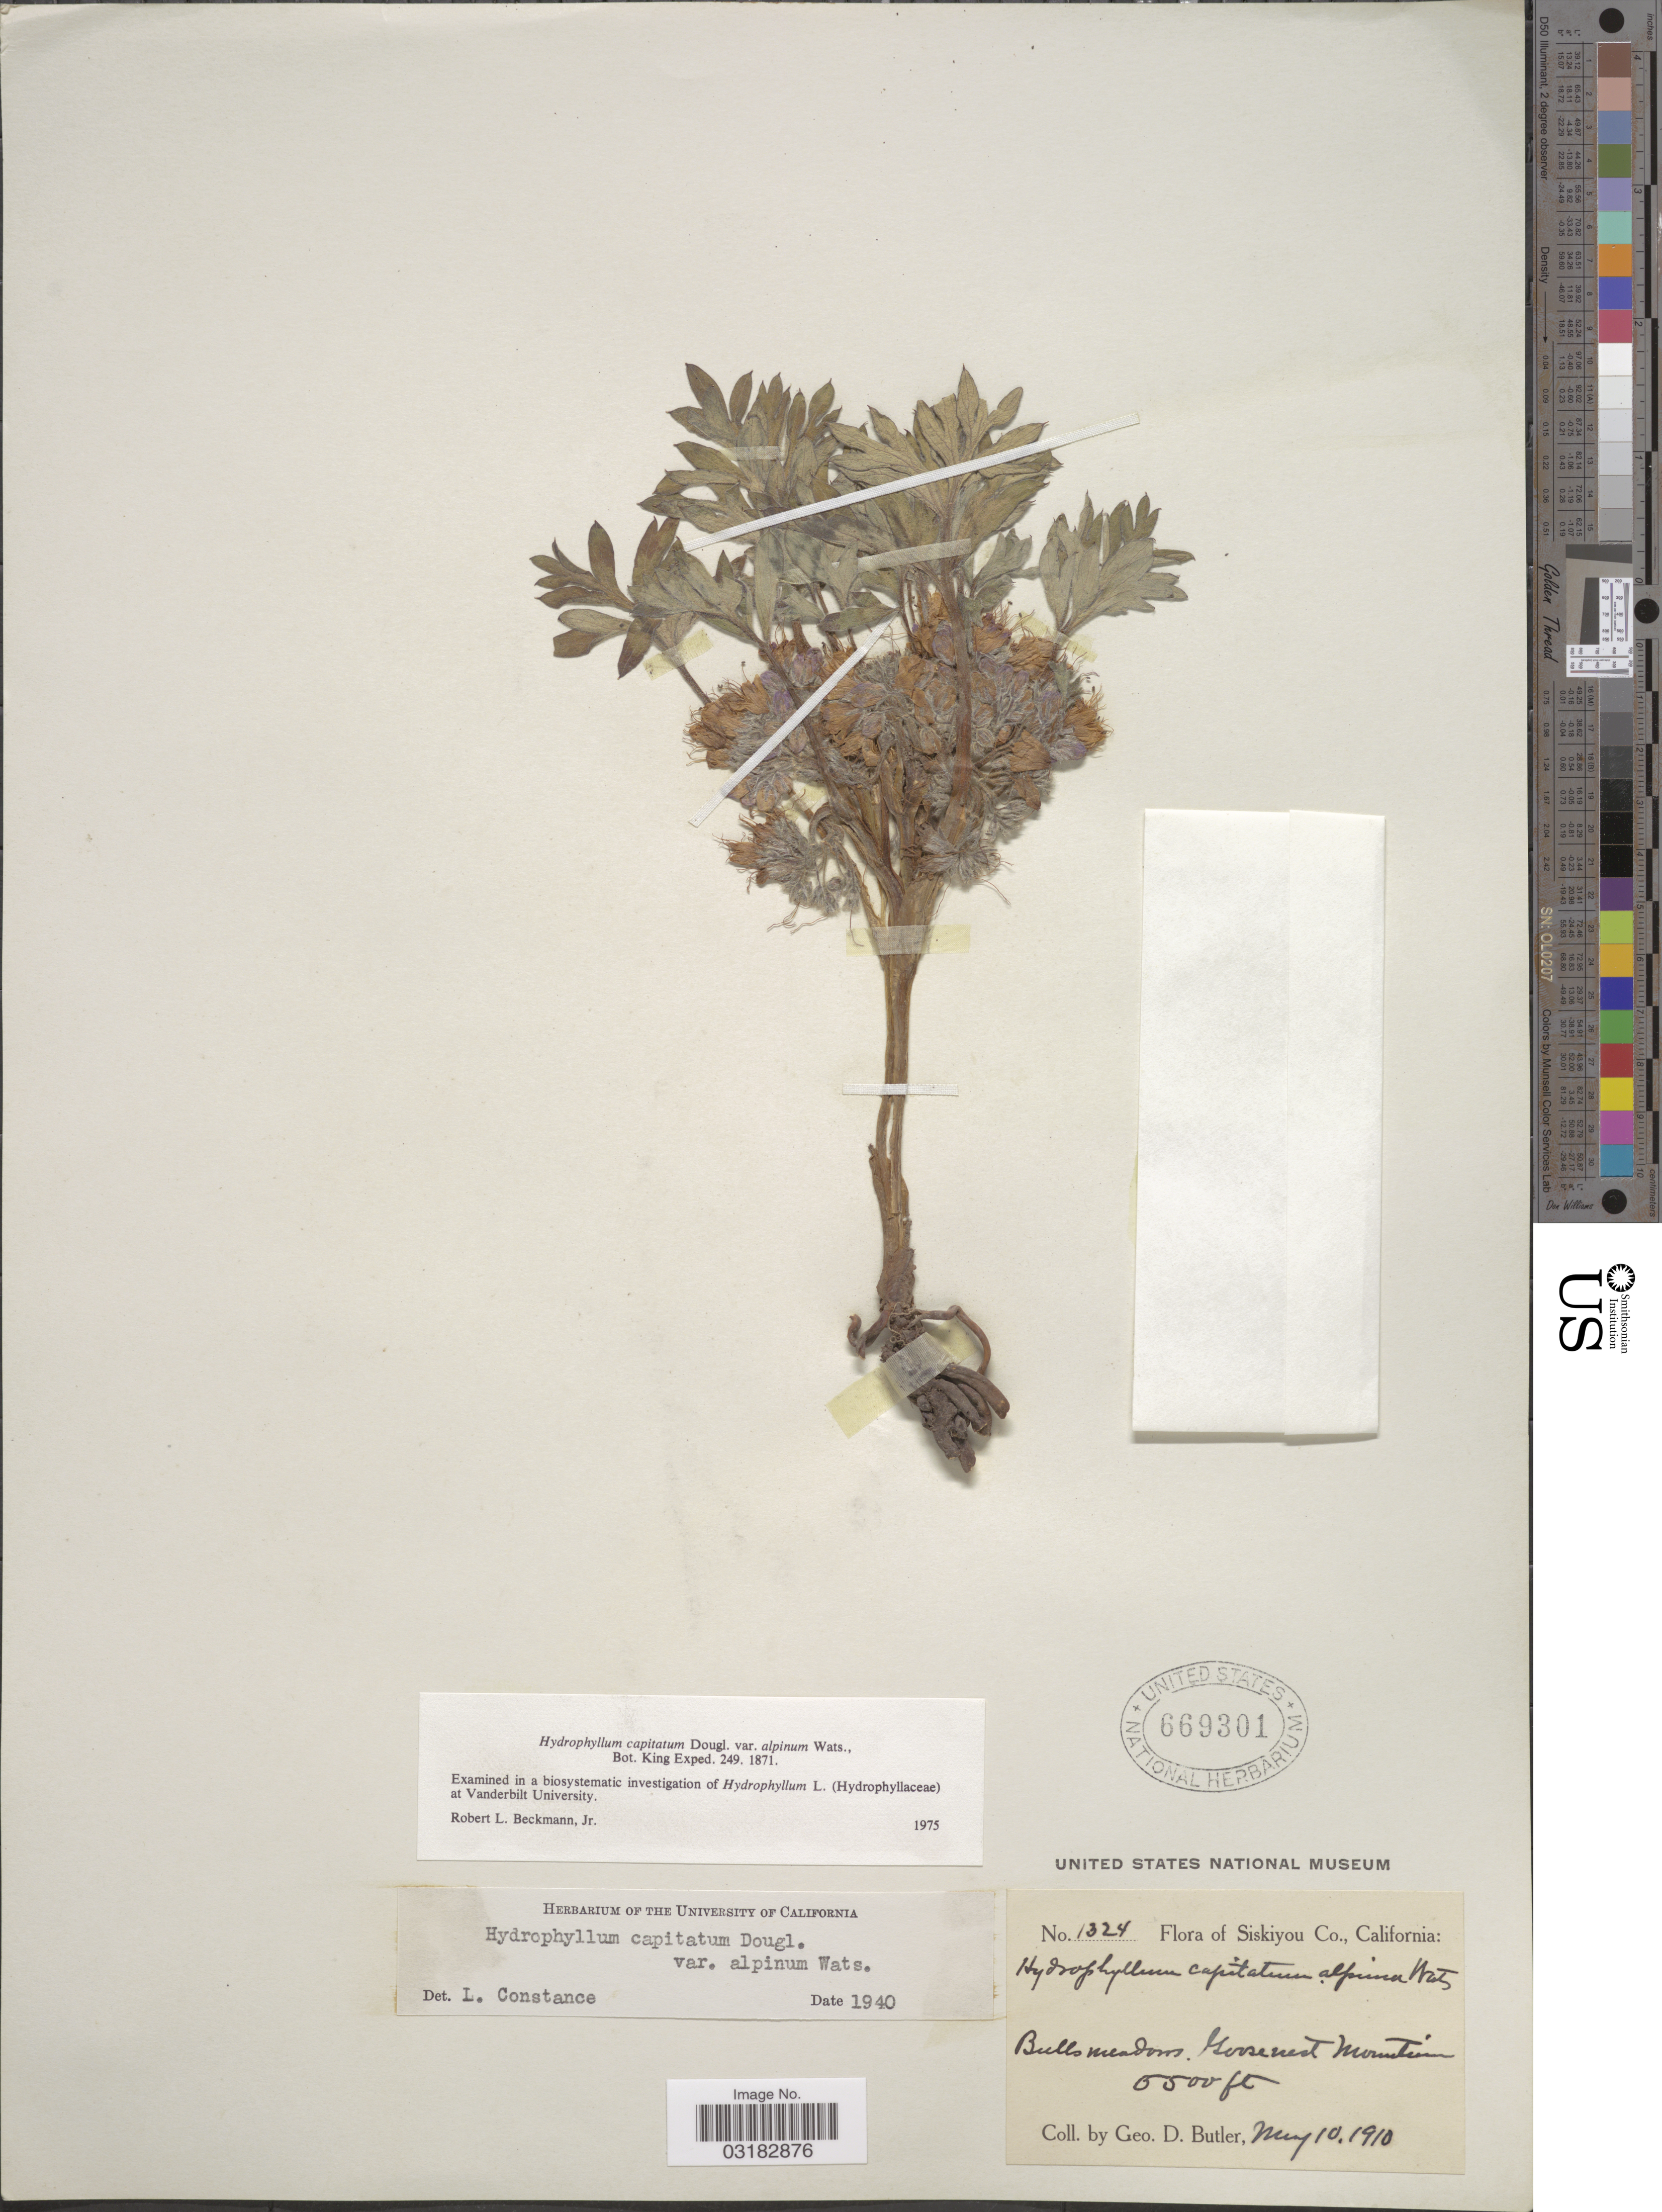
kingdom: Plantae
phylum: Tracheophyta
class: Magnoliopsida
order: Boraginales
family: Hydrophyllaceae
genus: Hydrophyllum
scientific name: Hydrophyllum capitatum var. alpinum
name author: S. Watson in C. King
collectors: G. D. Butler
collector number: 1324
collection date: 1910-05-10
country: United States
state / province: California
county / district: Siskiyou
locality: Siskiyou Co. Bull meadows. Goosenest Mountain.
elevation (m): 1676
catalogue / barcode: US 669301